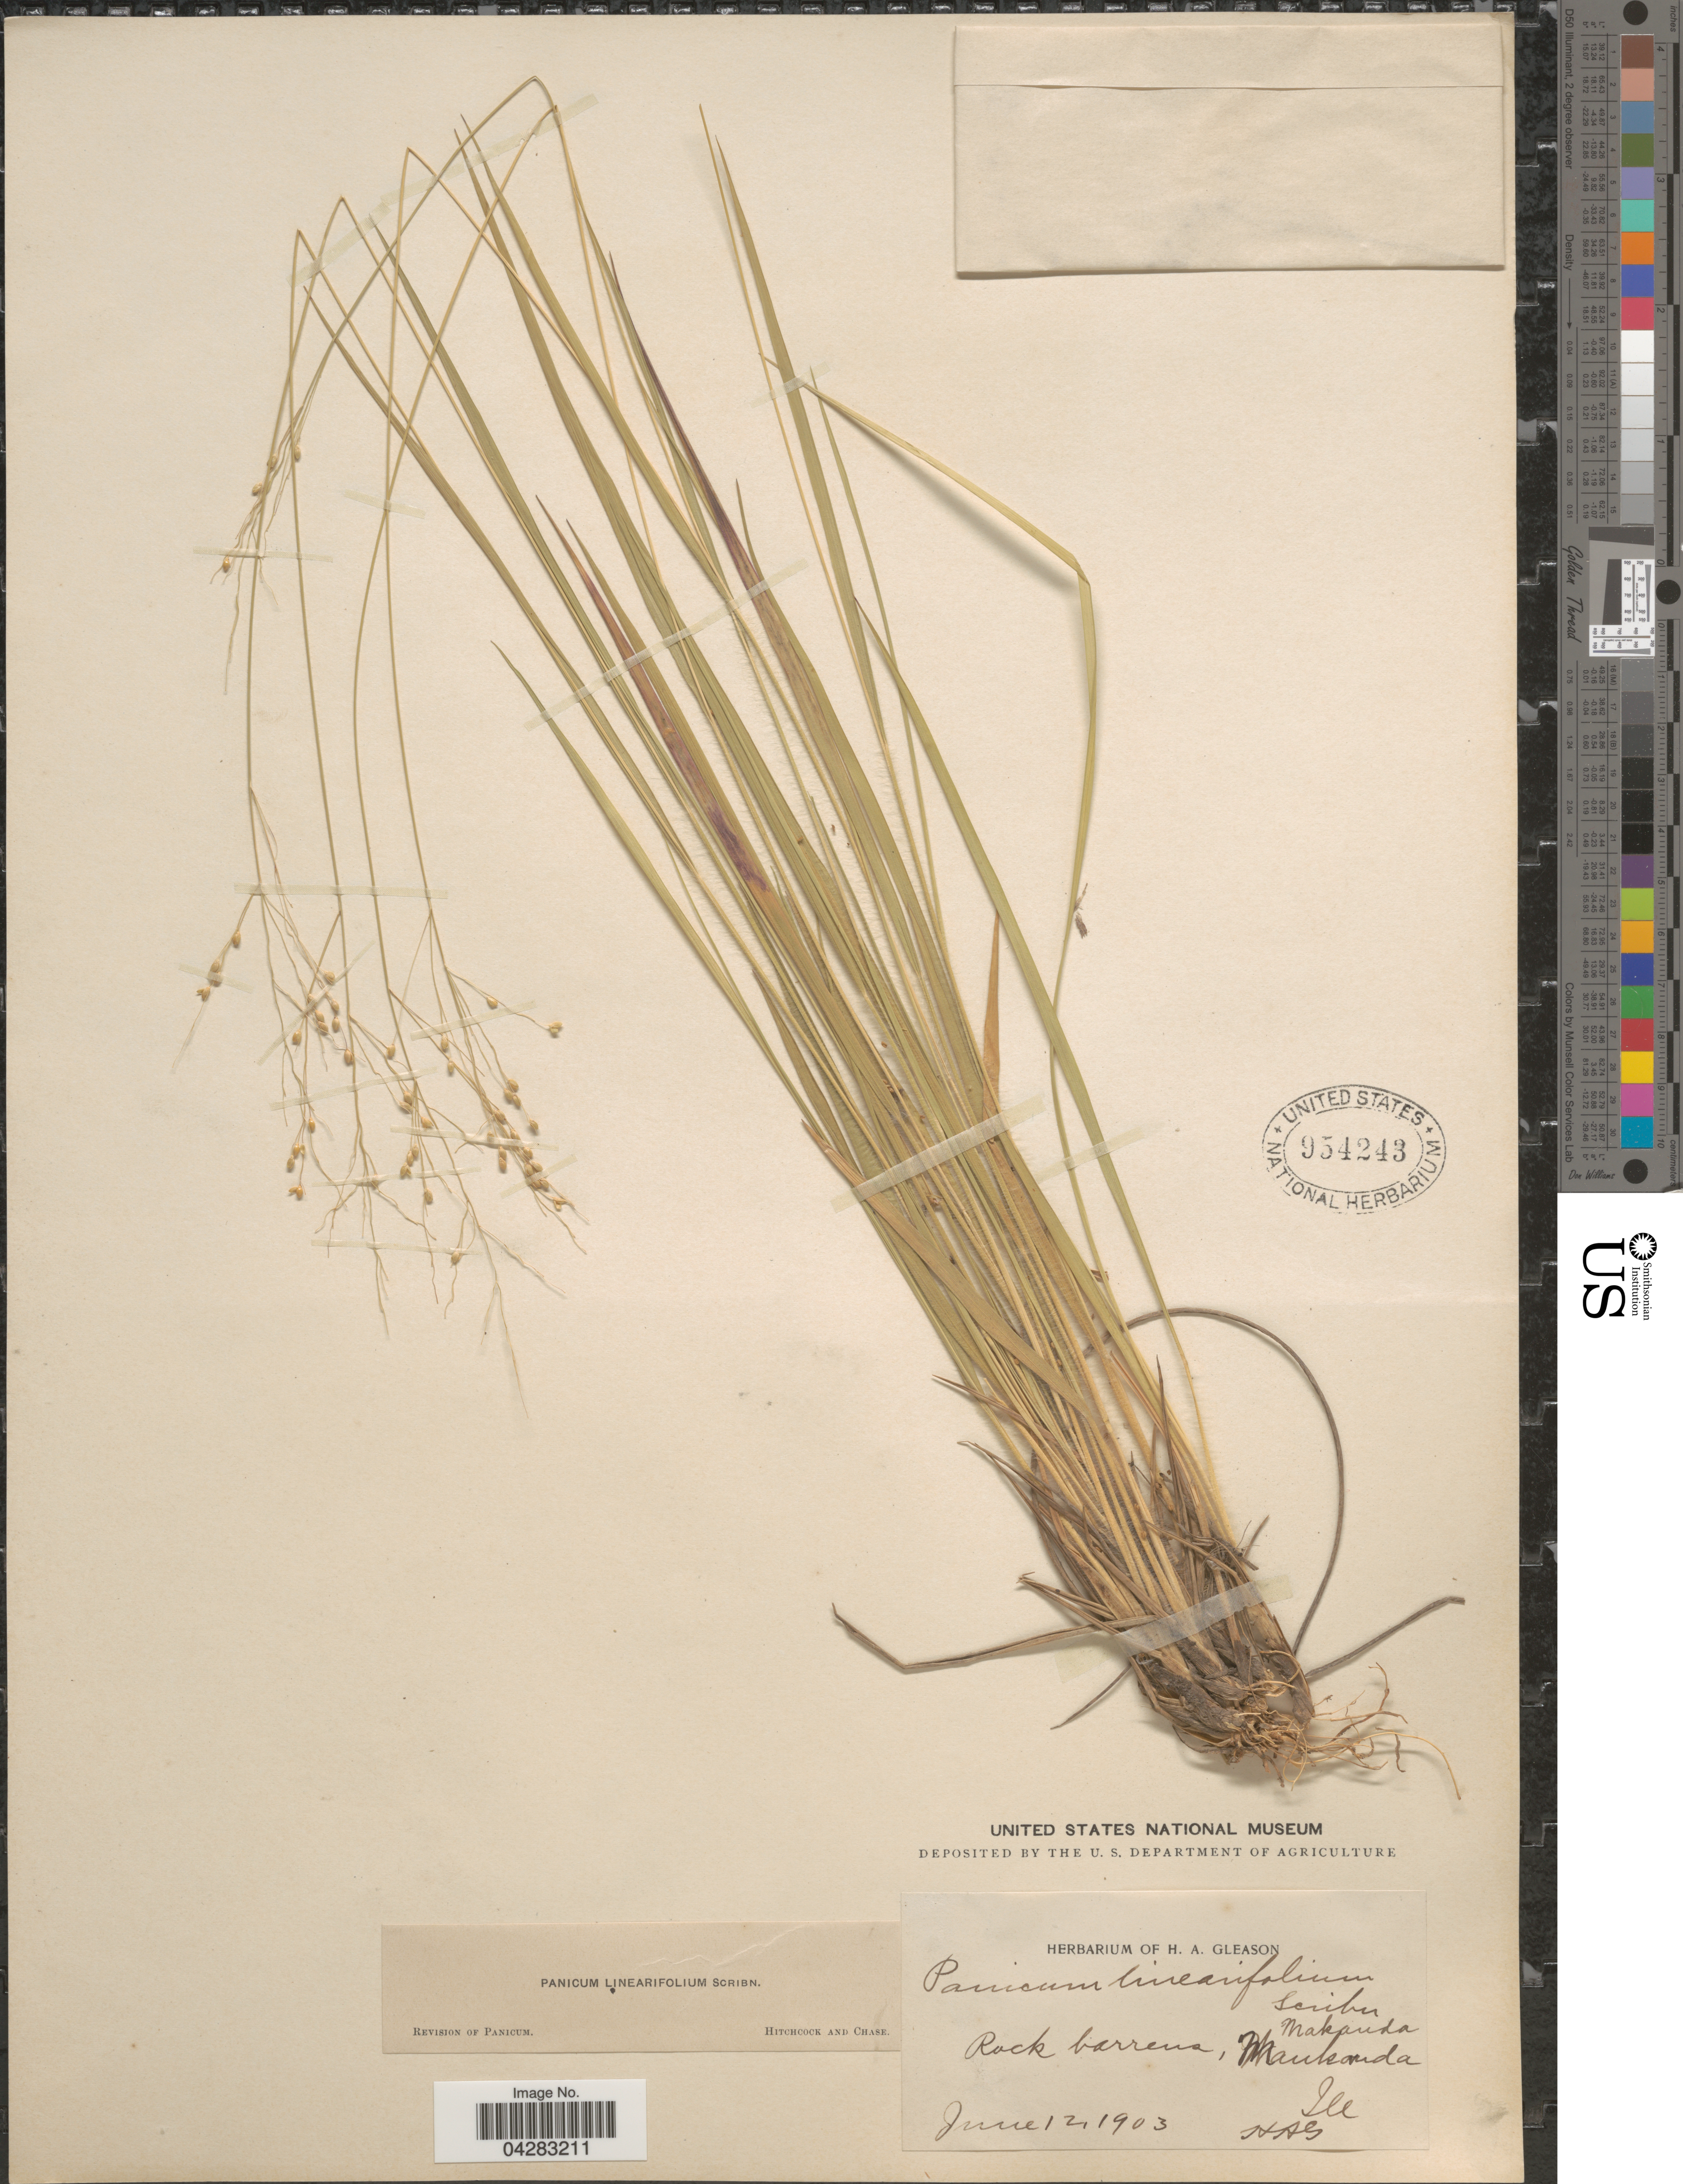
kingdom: Plantae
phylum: Tracheophyta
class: Liliopsida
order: Poales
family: Poaceae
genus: Dichanthelium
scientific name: Dichanthelium linearifolium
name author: (Scribn.) Gould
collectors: H. A. Gleason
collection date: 1903-06-12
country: United States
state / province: Illinois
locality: Rock barrens, Makanda.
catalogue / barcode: US 954243